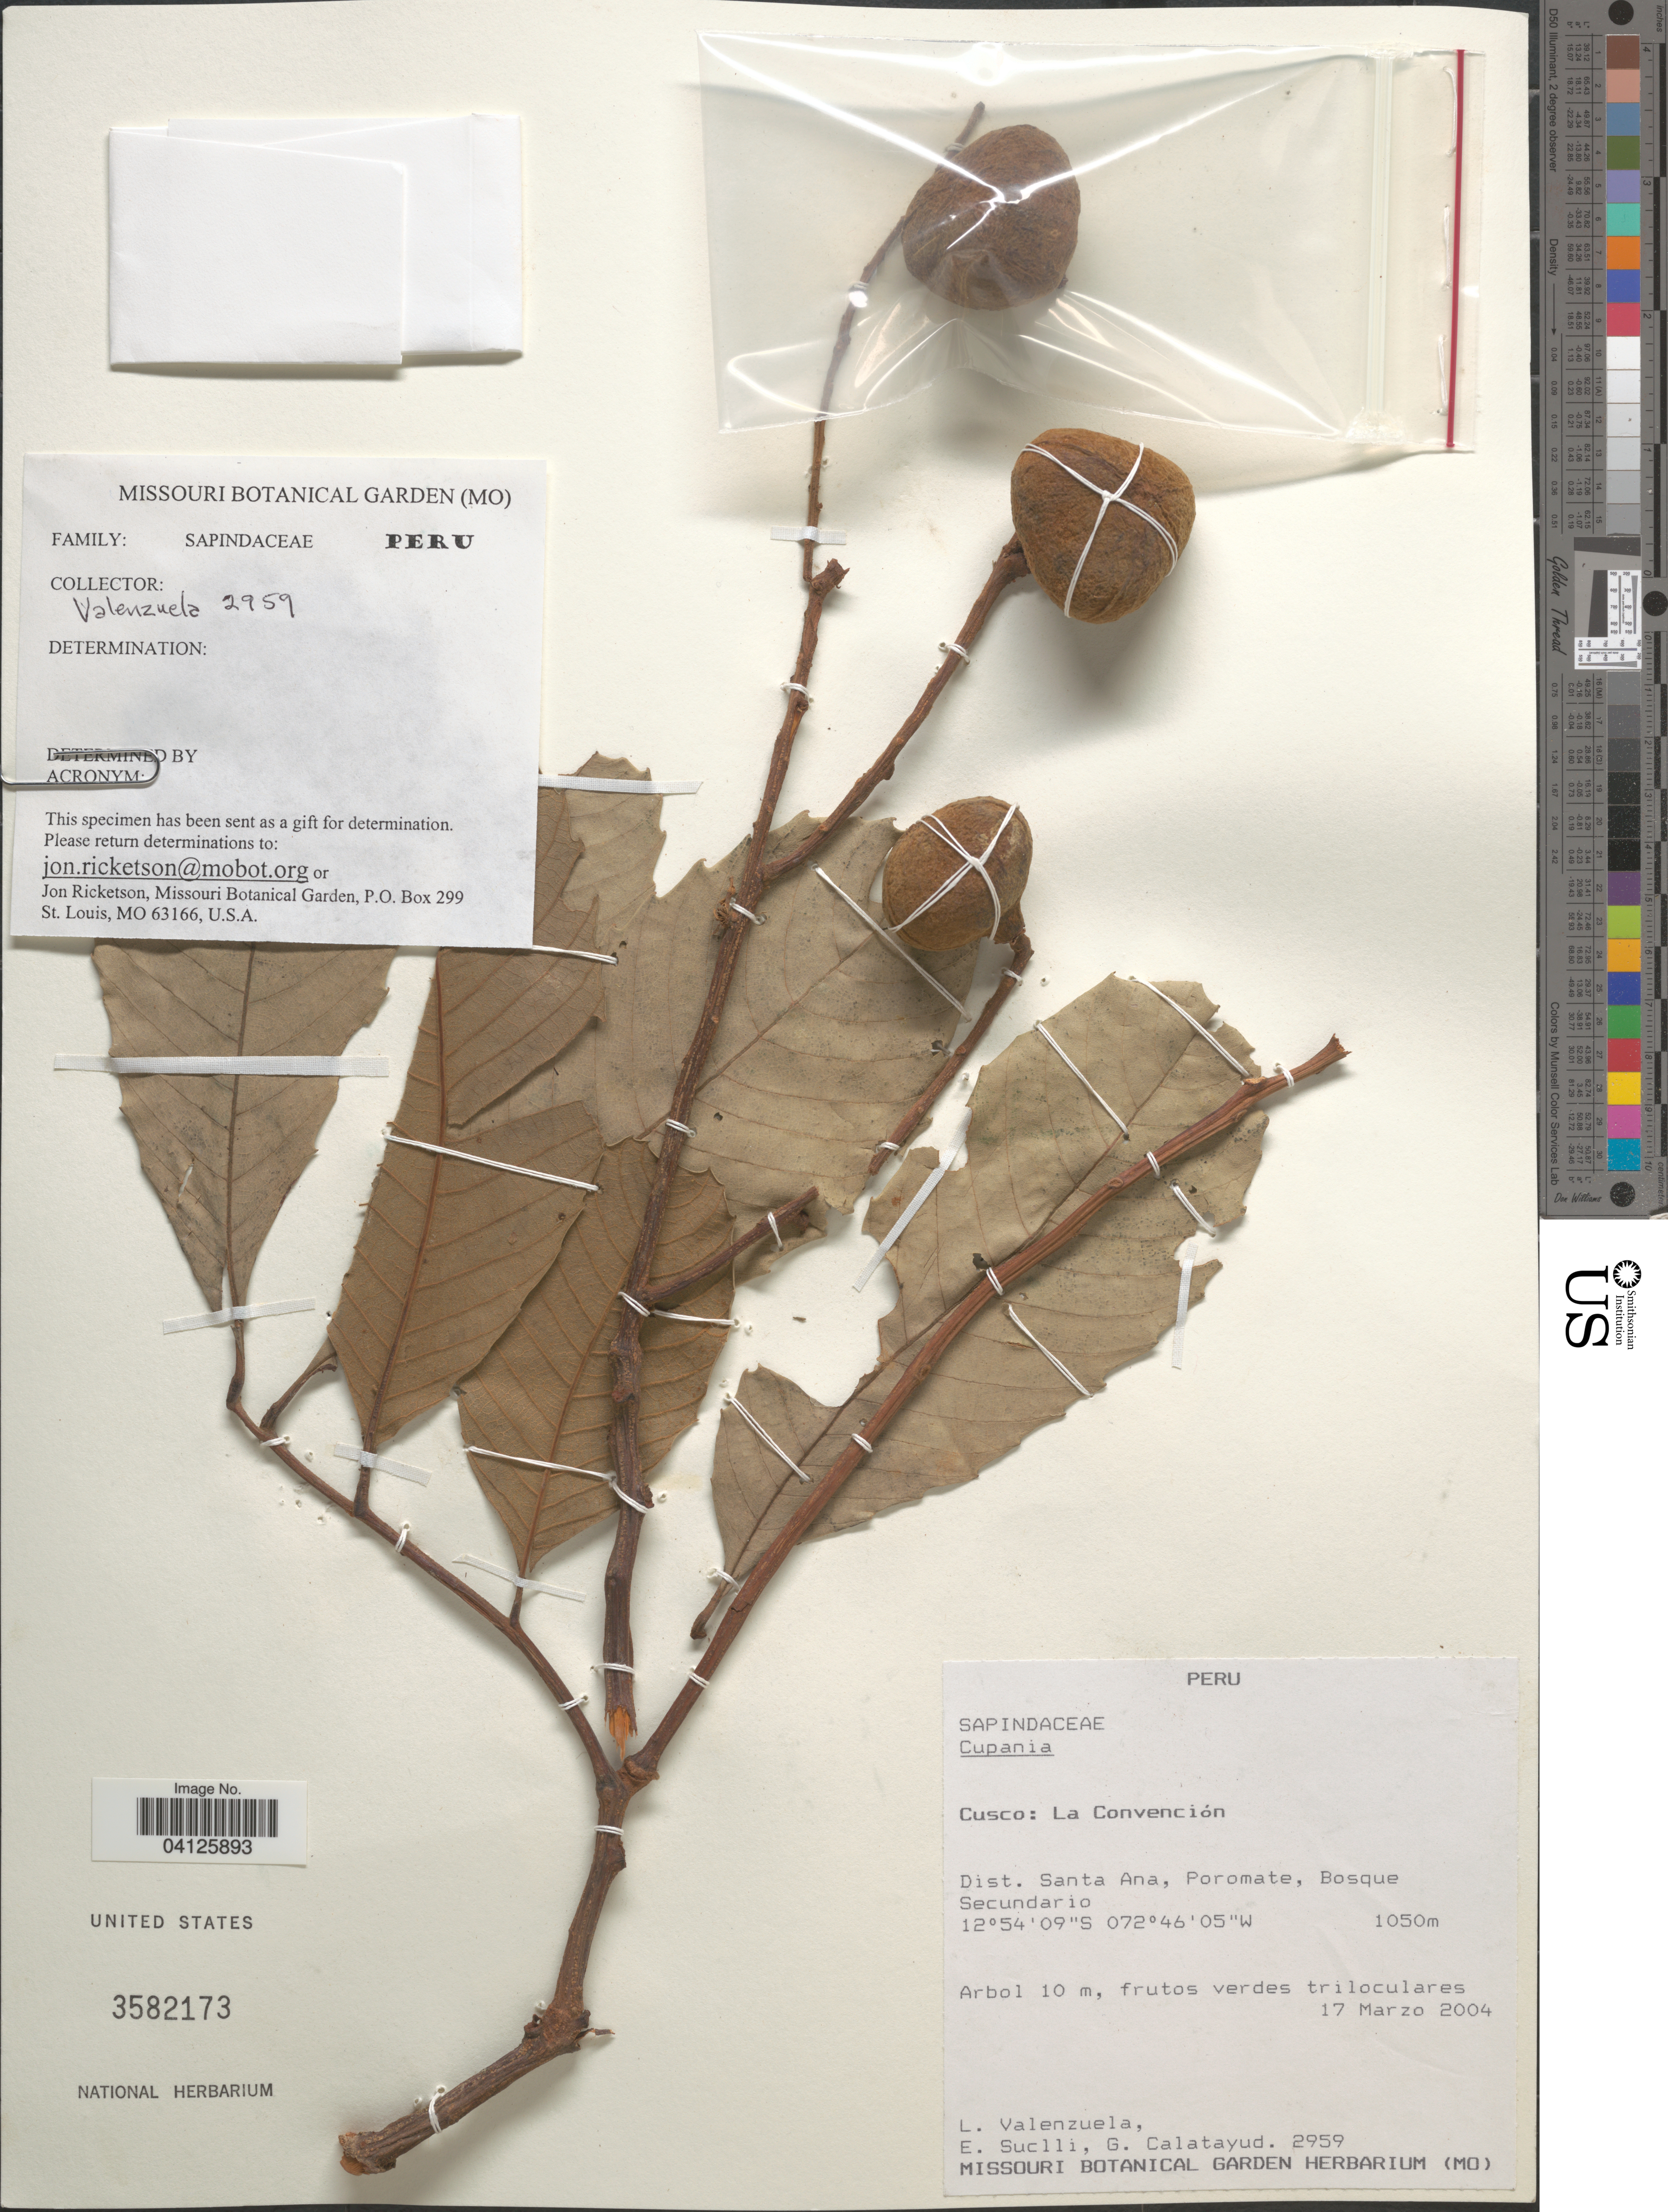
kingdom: Plantae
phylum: Tracheophyta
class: Magnoliopsida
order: Sapindales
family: Sapindaceae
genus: Cupania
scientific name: Cupania americana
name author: L.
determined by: Acevedo-Rodriguez, P., (US), Smithsonian Institution - National Museum of Natural History (UNITED STATES)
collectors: L. Valenzuela, E. Suclli & G. Calatayud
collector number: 2959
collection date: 2004-03-17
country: Peru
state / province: Cusco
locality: La Convención. Dist. Santa Ana, Poromate, Bosque Secundario.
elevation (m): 1050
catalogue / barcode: US 3582173